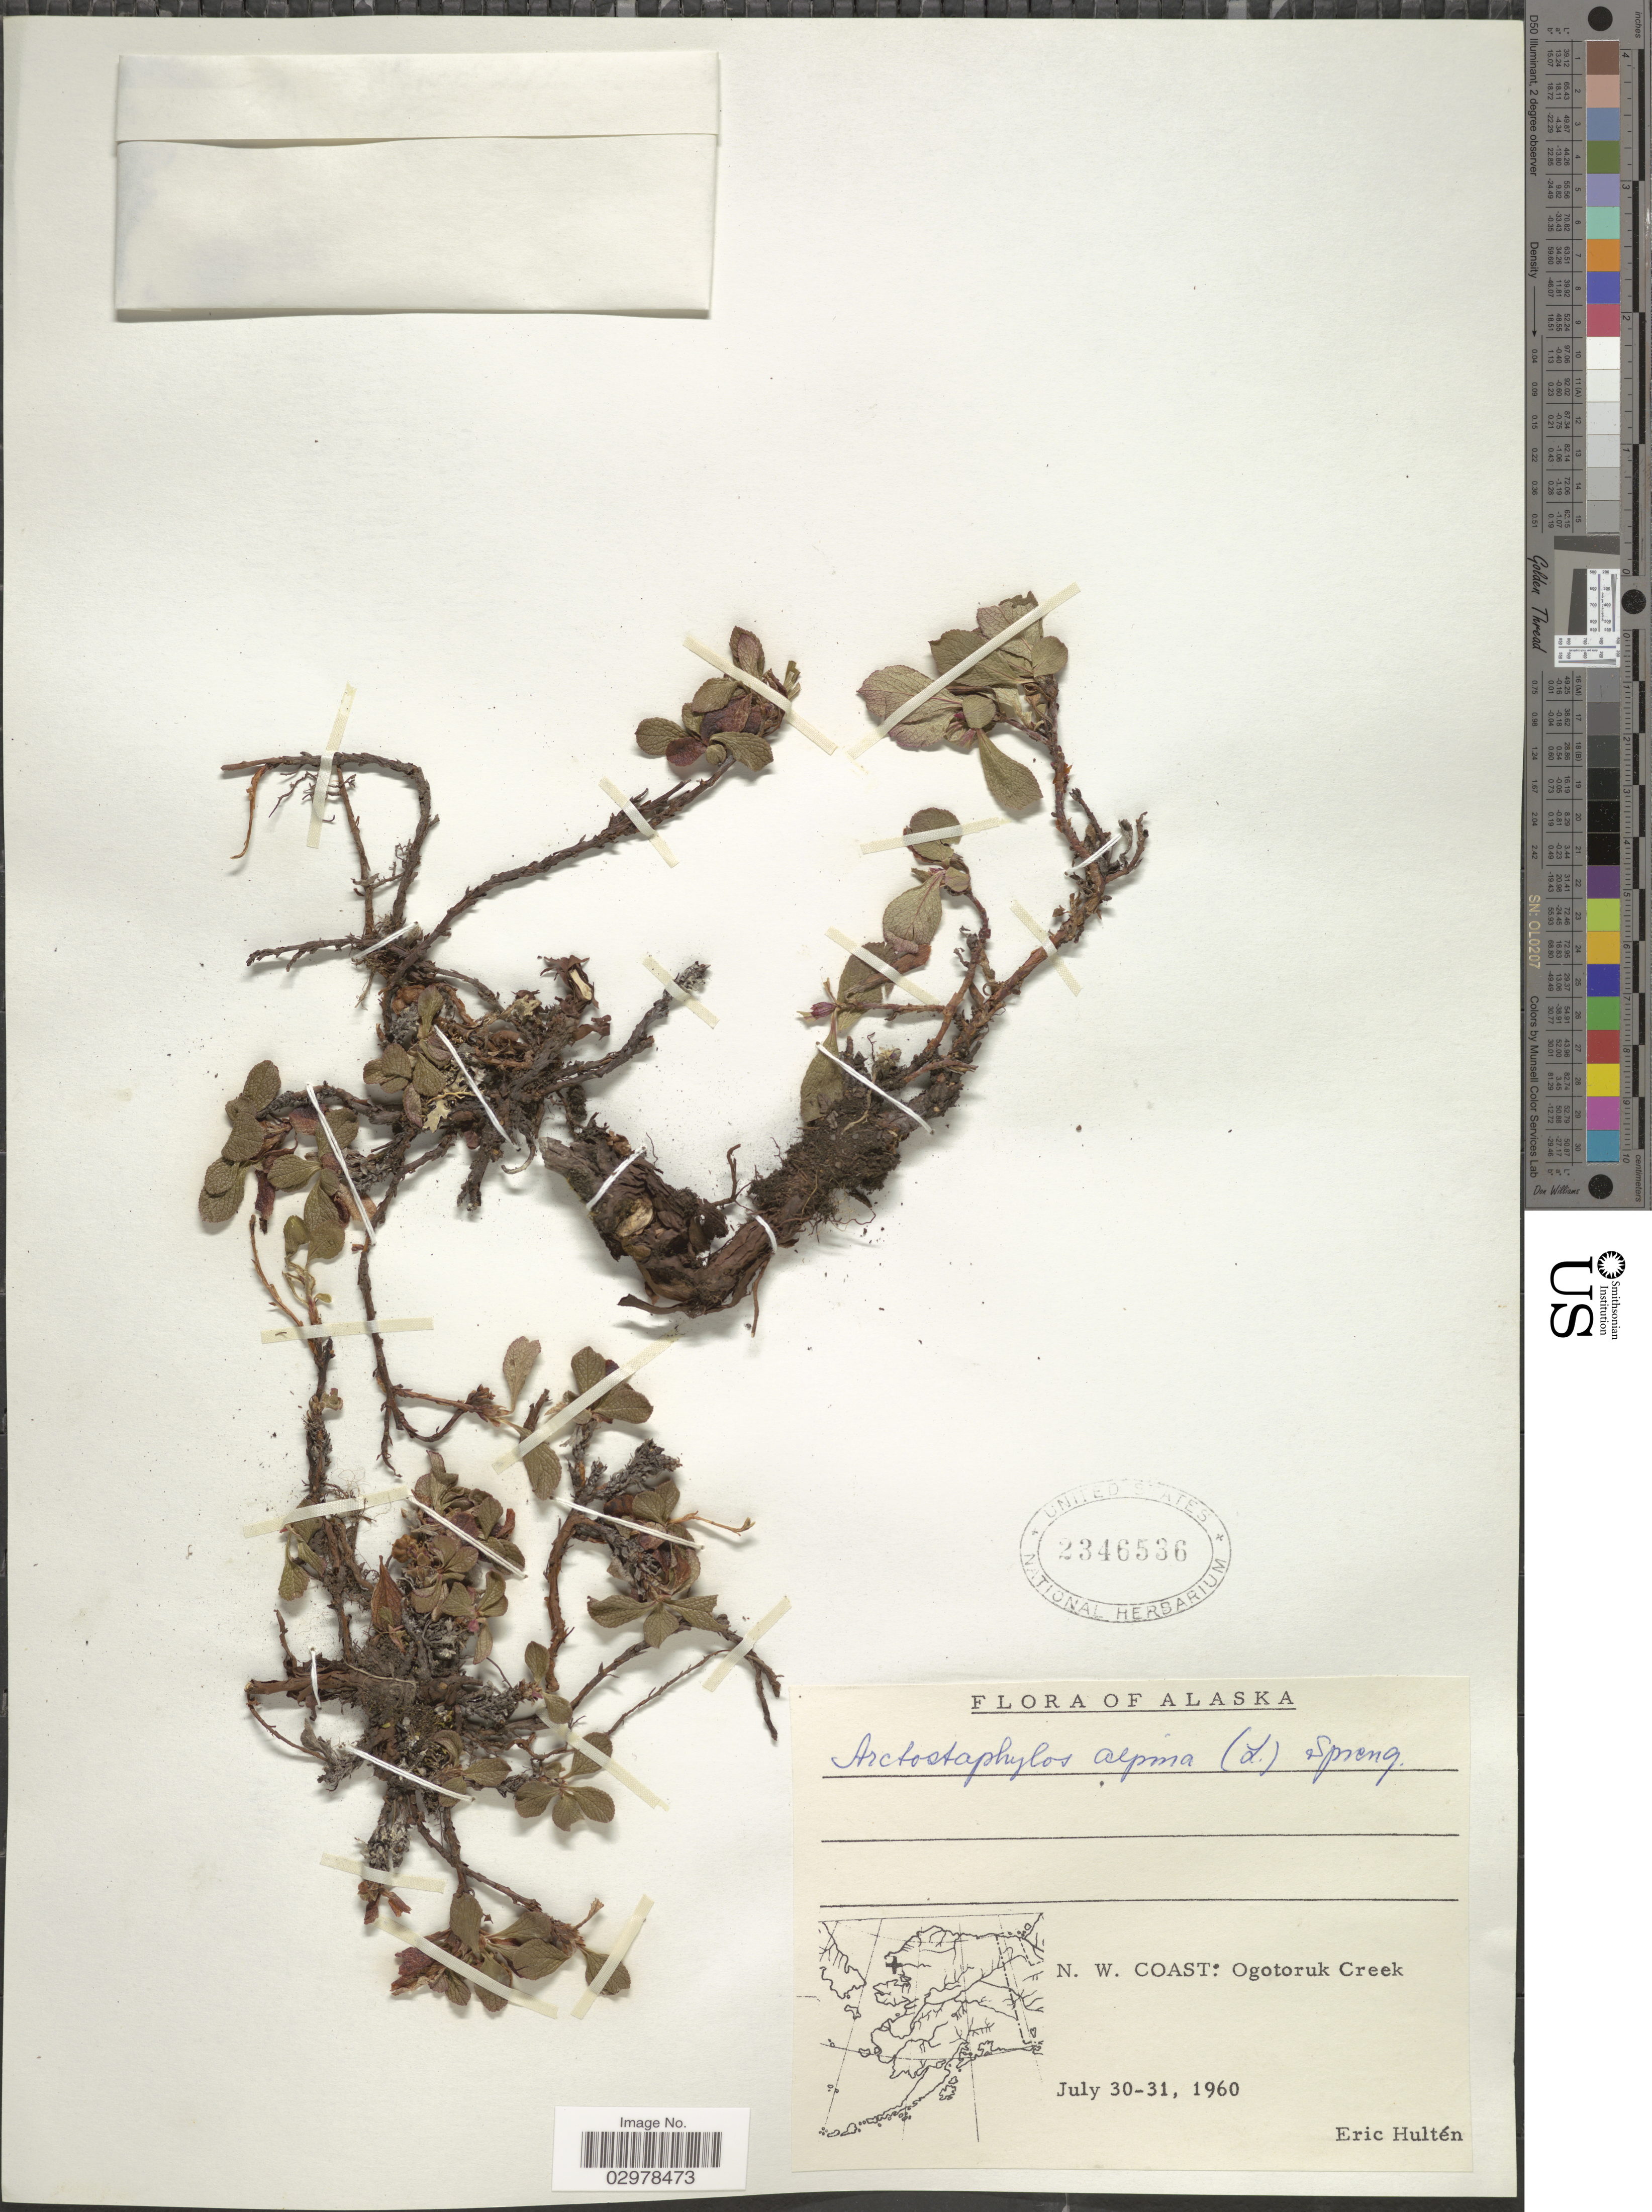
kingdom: Plantae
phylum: Tracheophyta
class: Magnoliopsida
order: Ericales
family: Ericaceae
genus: Arctostaphylos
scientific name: Arctostaphylos alpina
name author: (L.) Spreng.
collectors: E. G. Hultén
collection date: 1960-07-30/1960-07-31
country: United States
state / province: Alaska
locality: N.W. Coast: Ogotoruk Creek.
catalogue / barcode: US 2346536